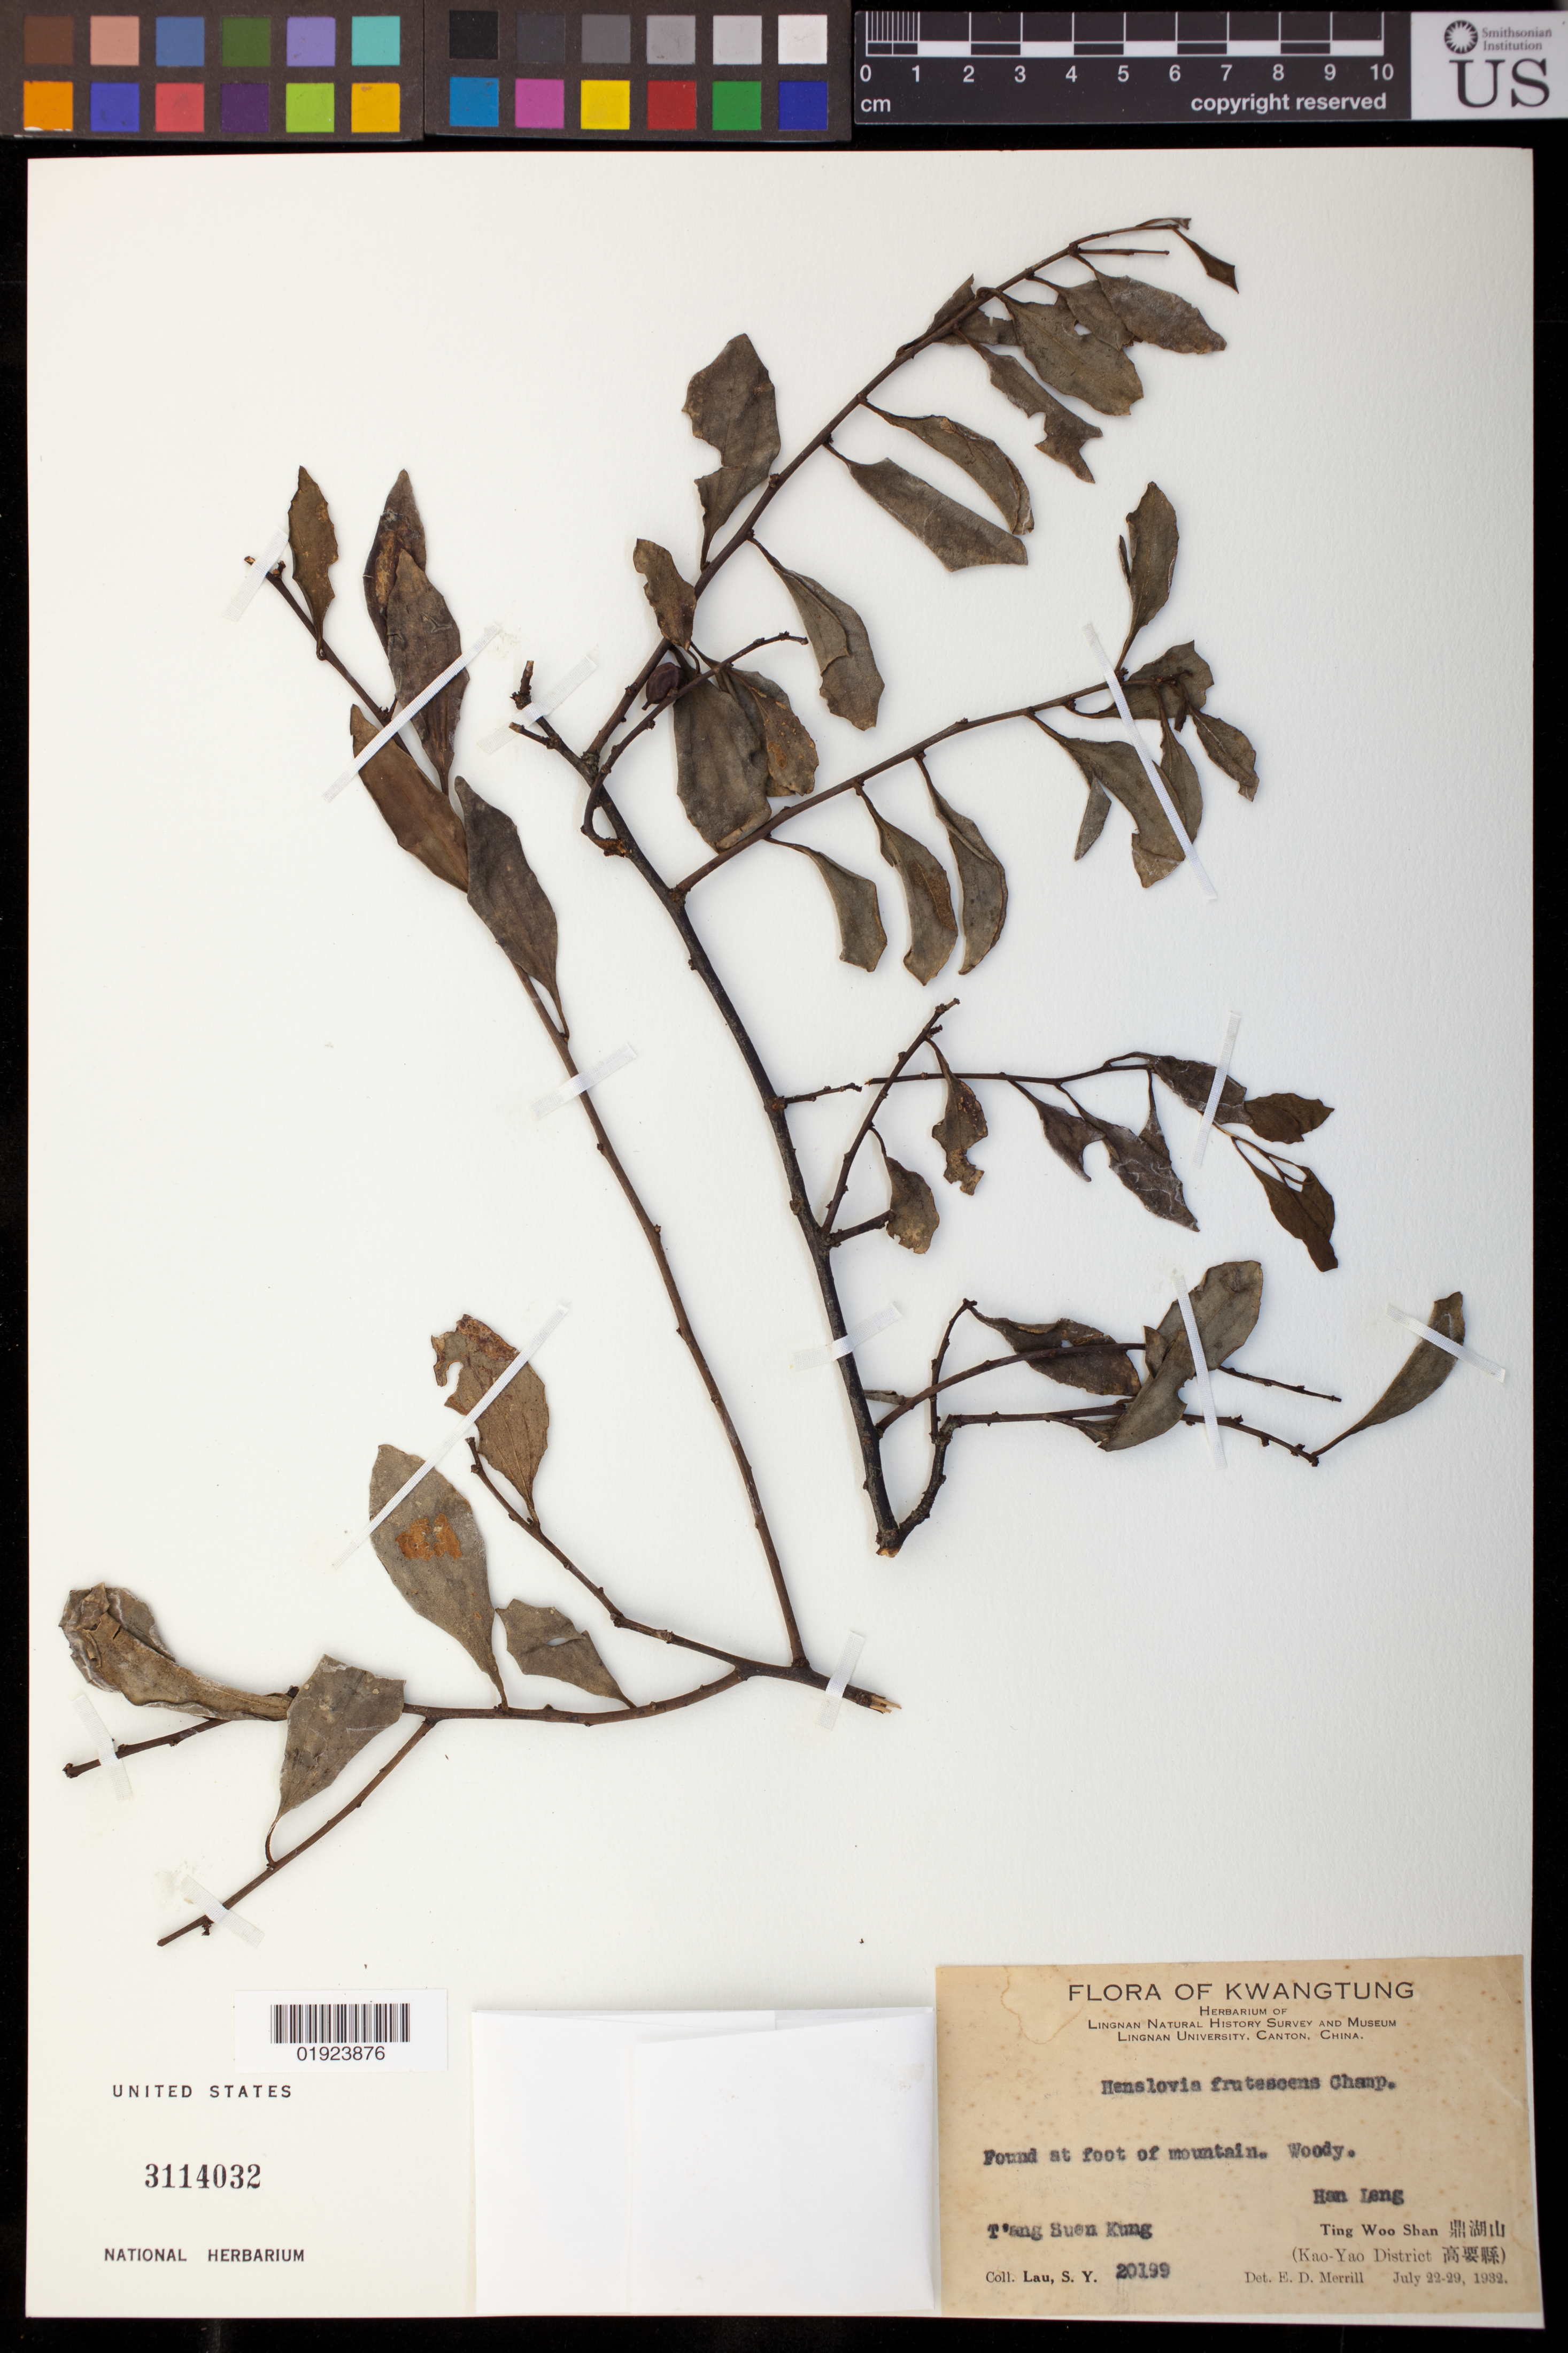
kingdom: Plantae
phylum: Tracheophyta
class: Magnoliopsida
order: Santalales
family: Amphorogynaceae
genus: Dendrotrophe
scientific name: Dendrotrophe varians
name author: (Blume) Miq.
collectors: S. Y. Lau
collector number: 20199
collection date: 1932-07-22/1932-07-29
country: China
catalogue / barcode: US 3114032